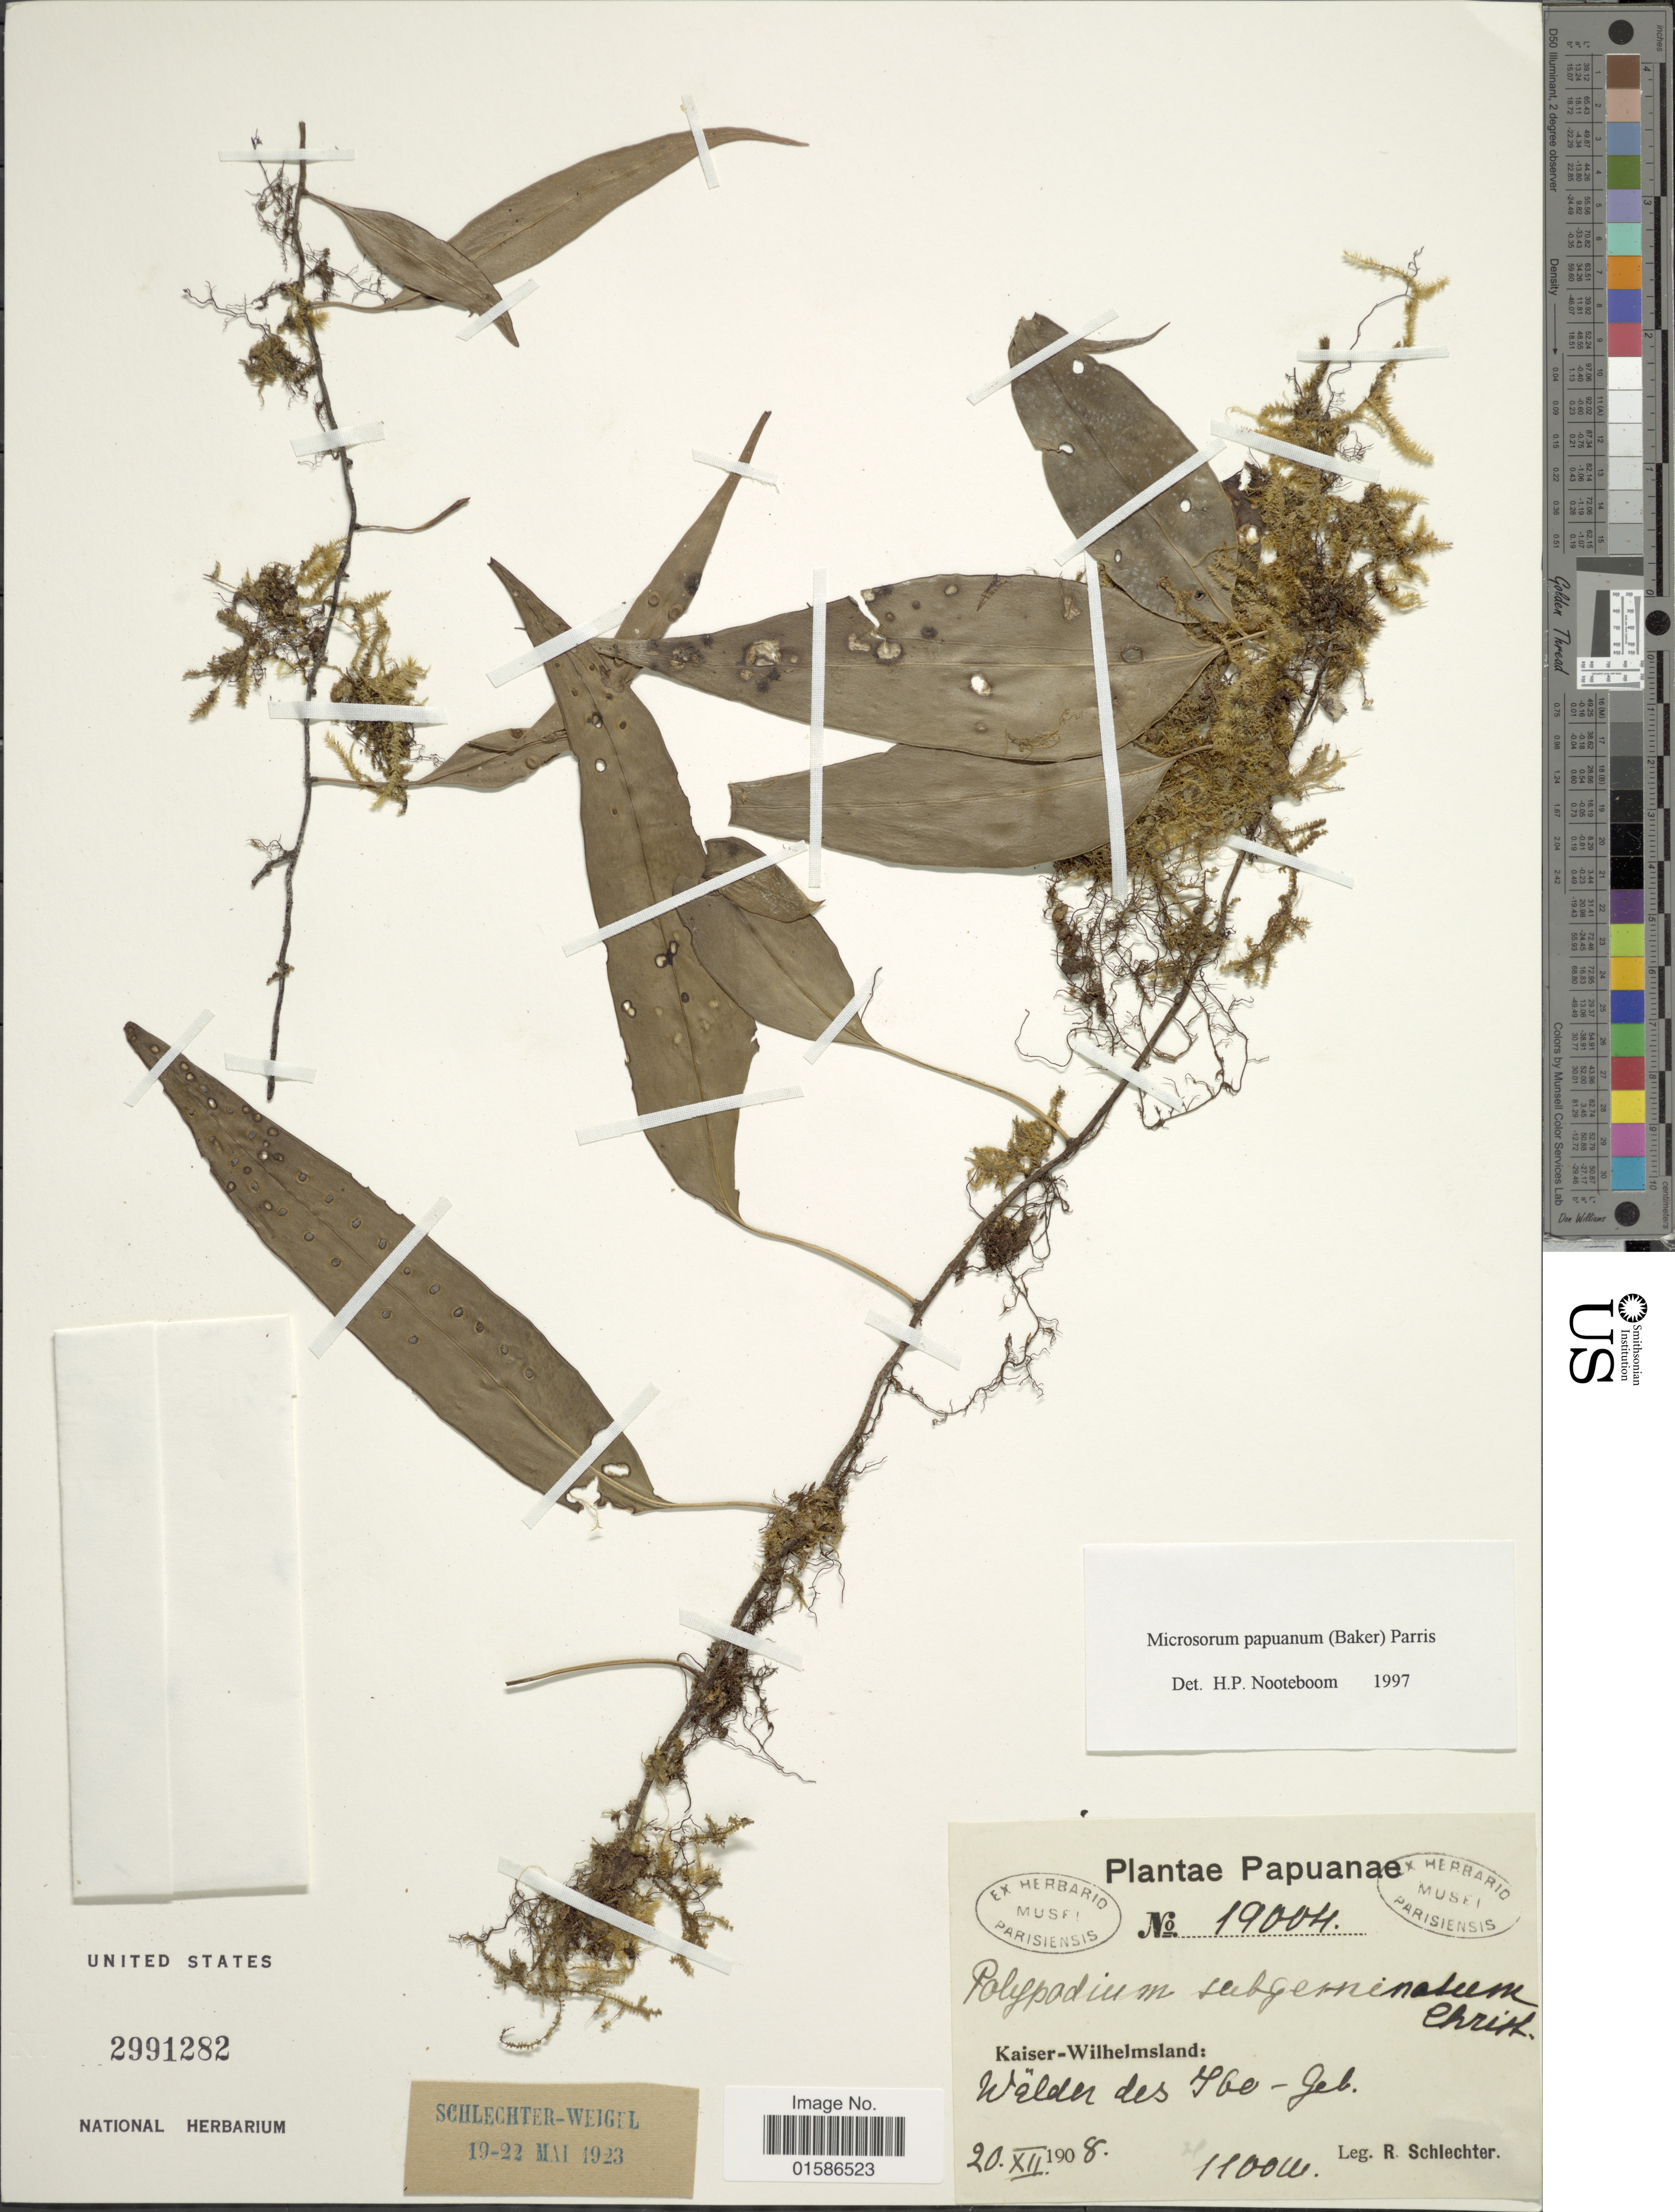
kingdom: Plantae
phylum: Tracheophyta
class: Polypodiopsida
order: Polypodiales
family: Polypodiaceae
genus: Microsorum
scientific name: Microsorum papuanum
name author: (Baker) Parris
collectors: F. R. R. Schlechter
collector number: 19004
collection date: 1908-12-20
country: Papua New Guinea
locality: Kaiser-Wilhelmsland: Wälder des Ibe-Geb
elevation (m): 1100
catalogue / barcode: US 2991282